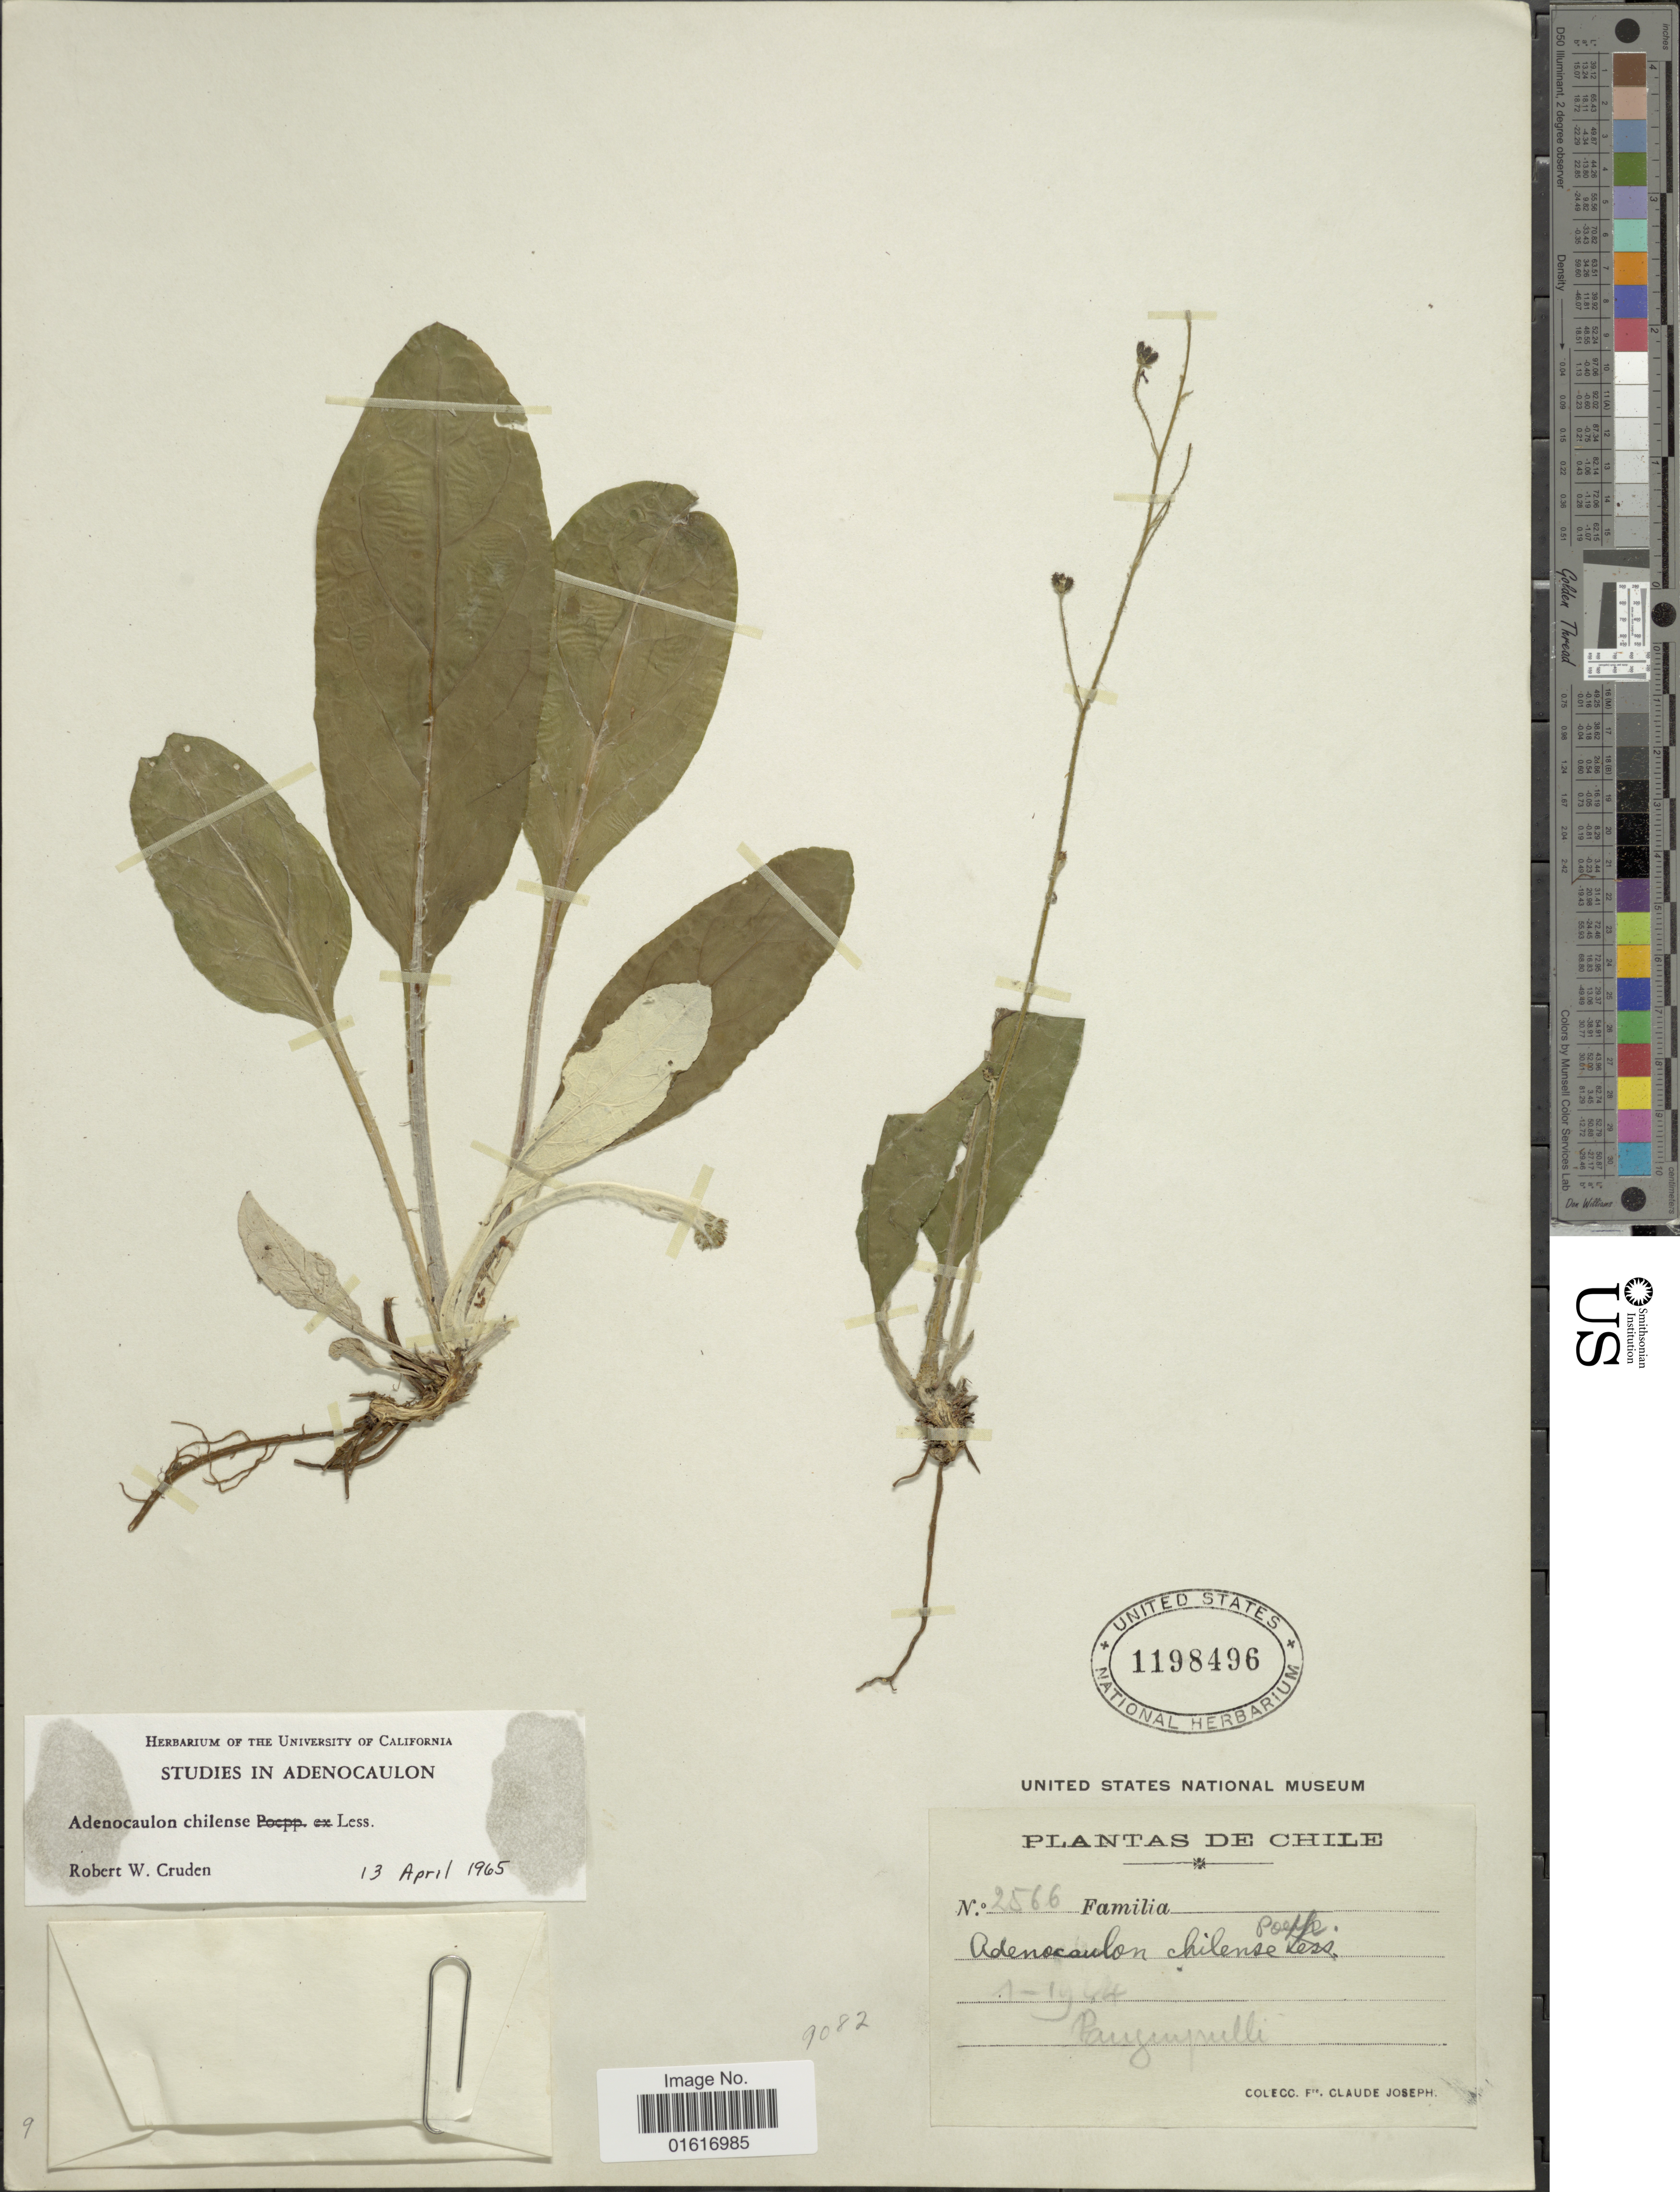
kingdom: Plantae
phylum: Tracheophyta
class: Magnoliopsida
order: Asterales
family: Asteraceae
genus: Adenocaulon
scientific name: Adenocaulon chilense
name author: Less.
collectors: Bro. Claude-Joseph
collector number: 2566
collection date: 1924-01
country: Chile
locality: Panguipulli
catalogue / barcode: US 1198496